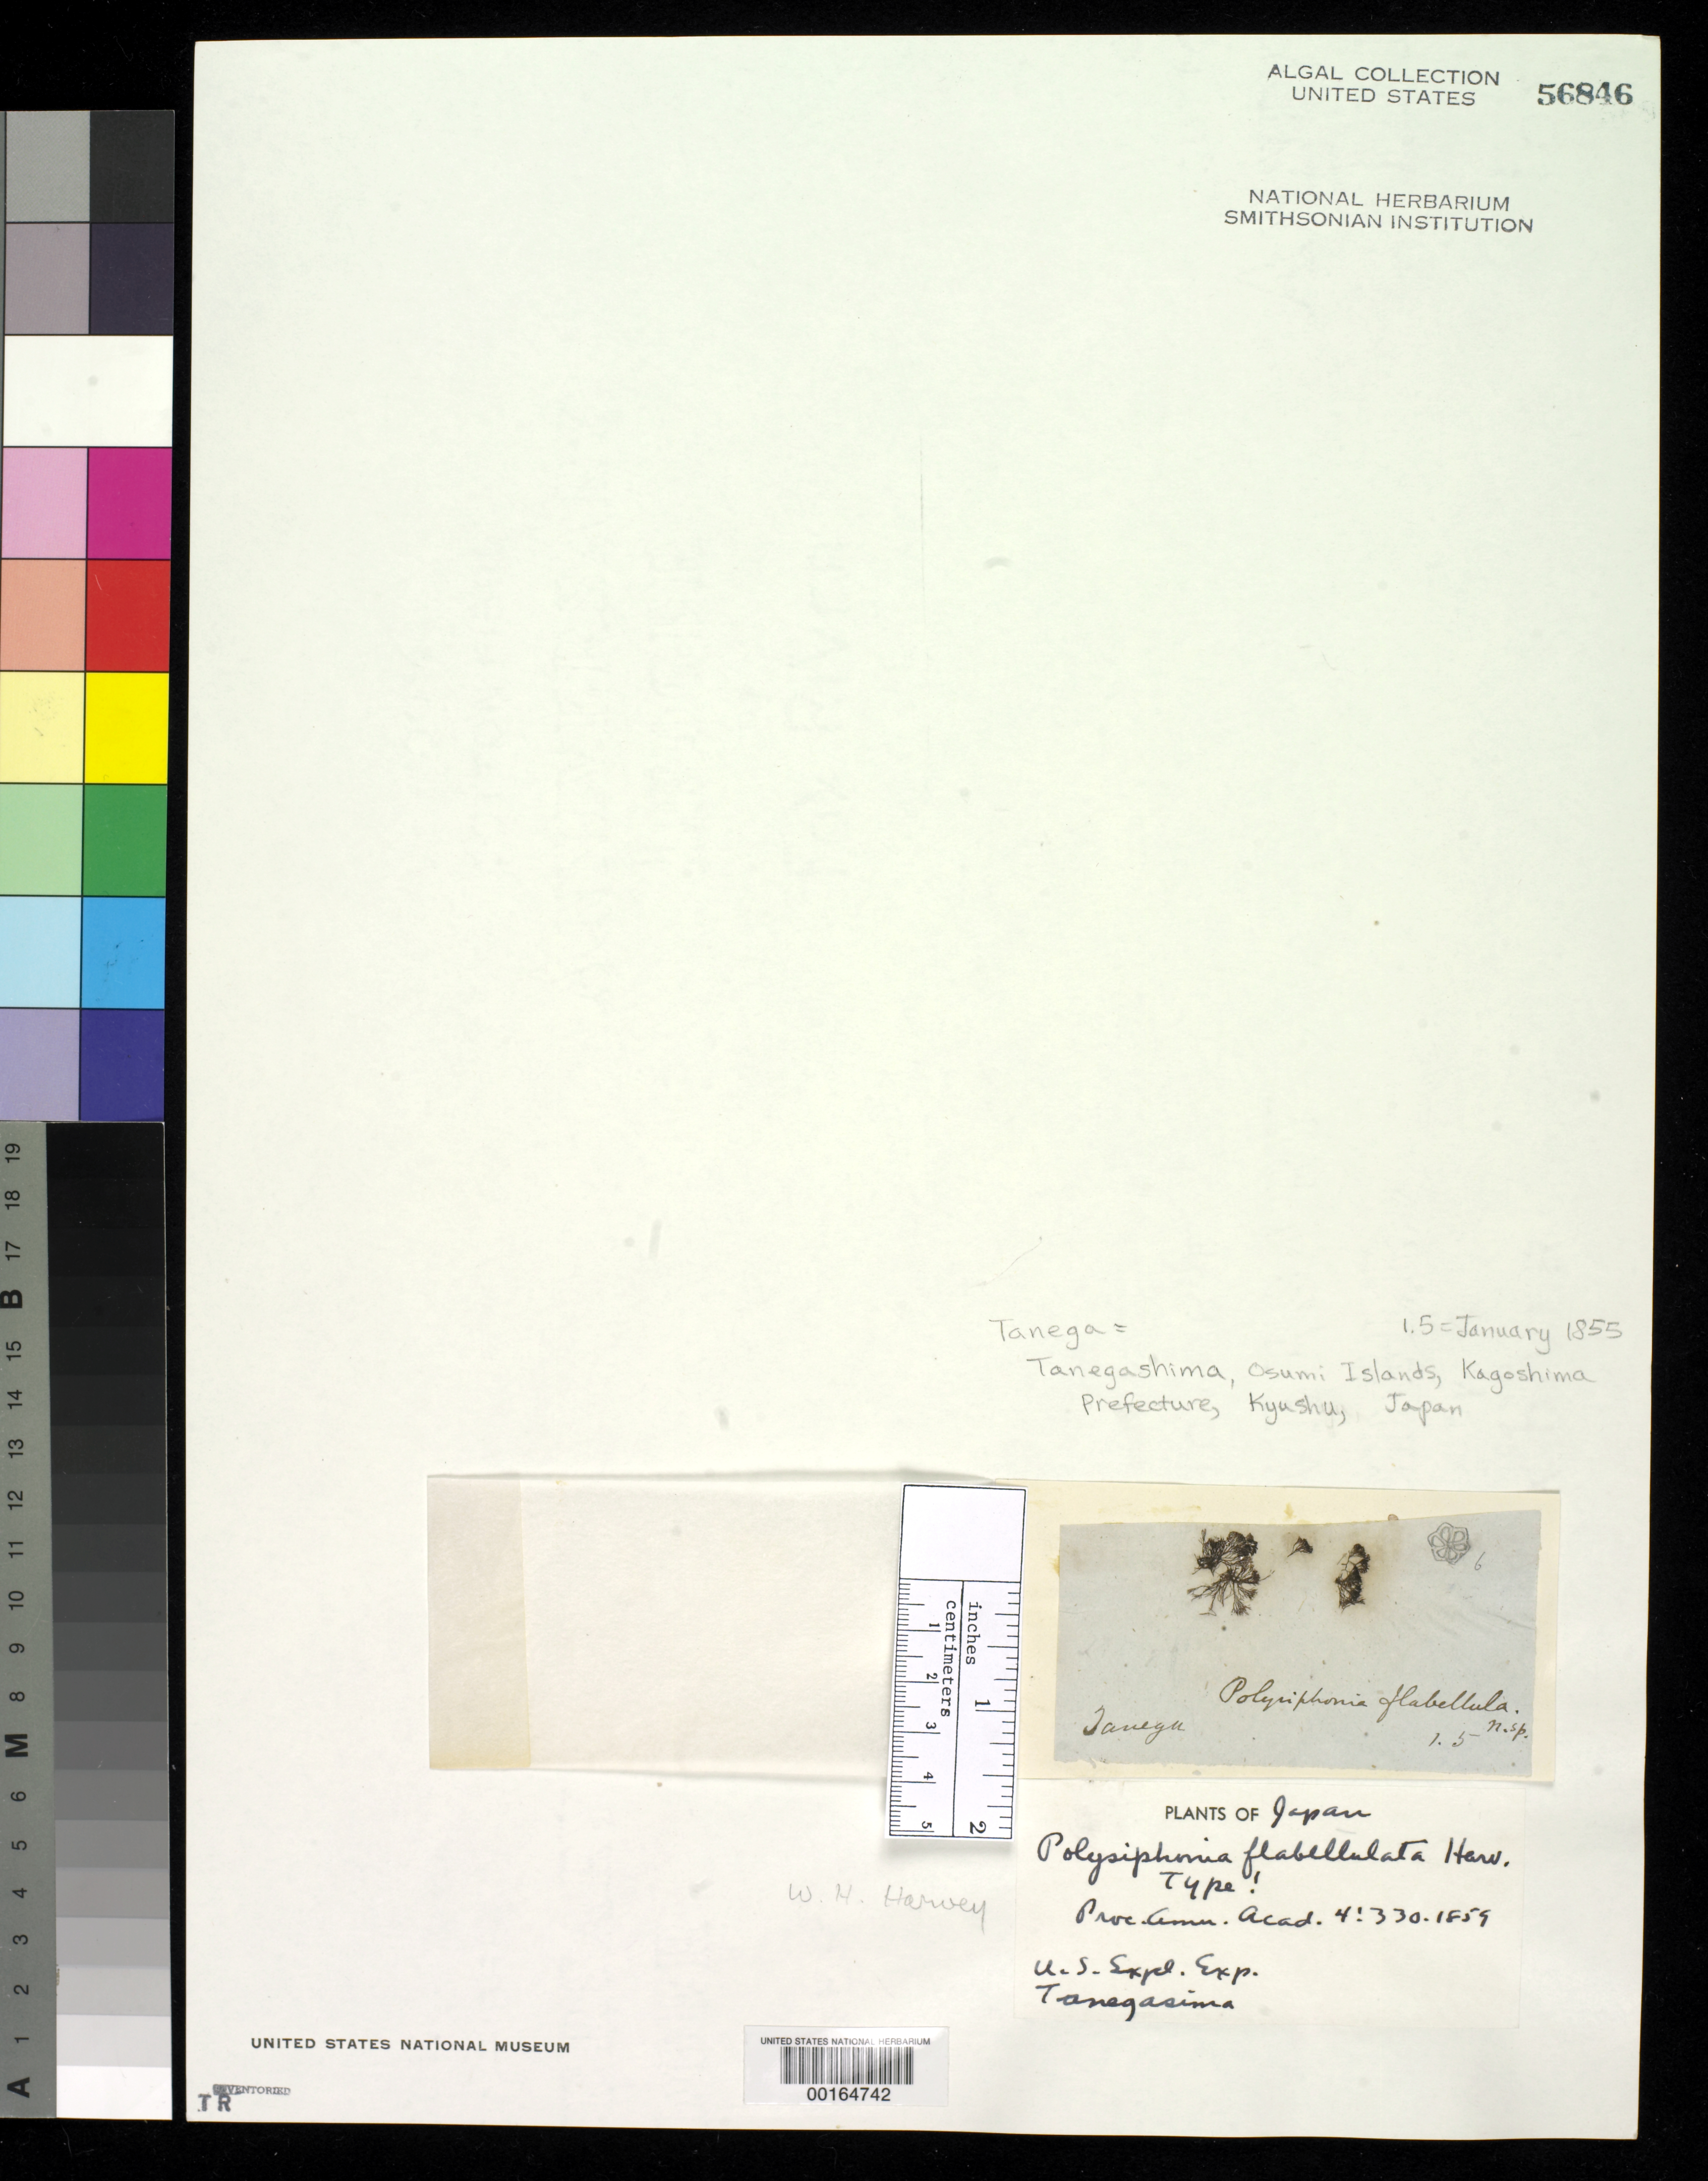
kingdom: Plantae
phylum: Rhodophyta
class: Florideophyceae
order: Ceramiales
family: Rhodomelaceae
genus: Polysiphonia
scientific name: Polysiphonia flabellulata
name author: Harv.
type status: Isotype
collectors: C. Wright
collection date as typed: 28 Dec 1854 to 21 Jan 1855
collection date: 1854-12-28/1855-01-21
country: Japan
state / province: Kagosima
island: Tanegashima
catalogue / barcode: US 56846